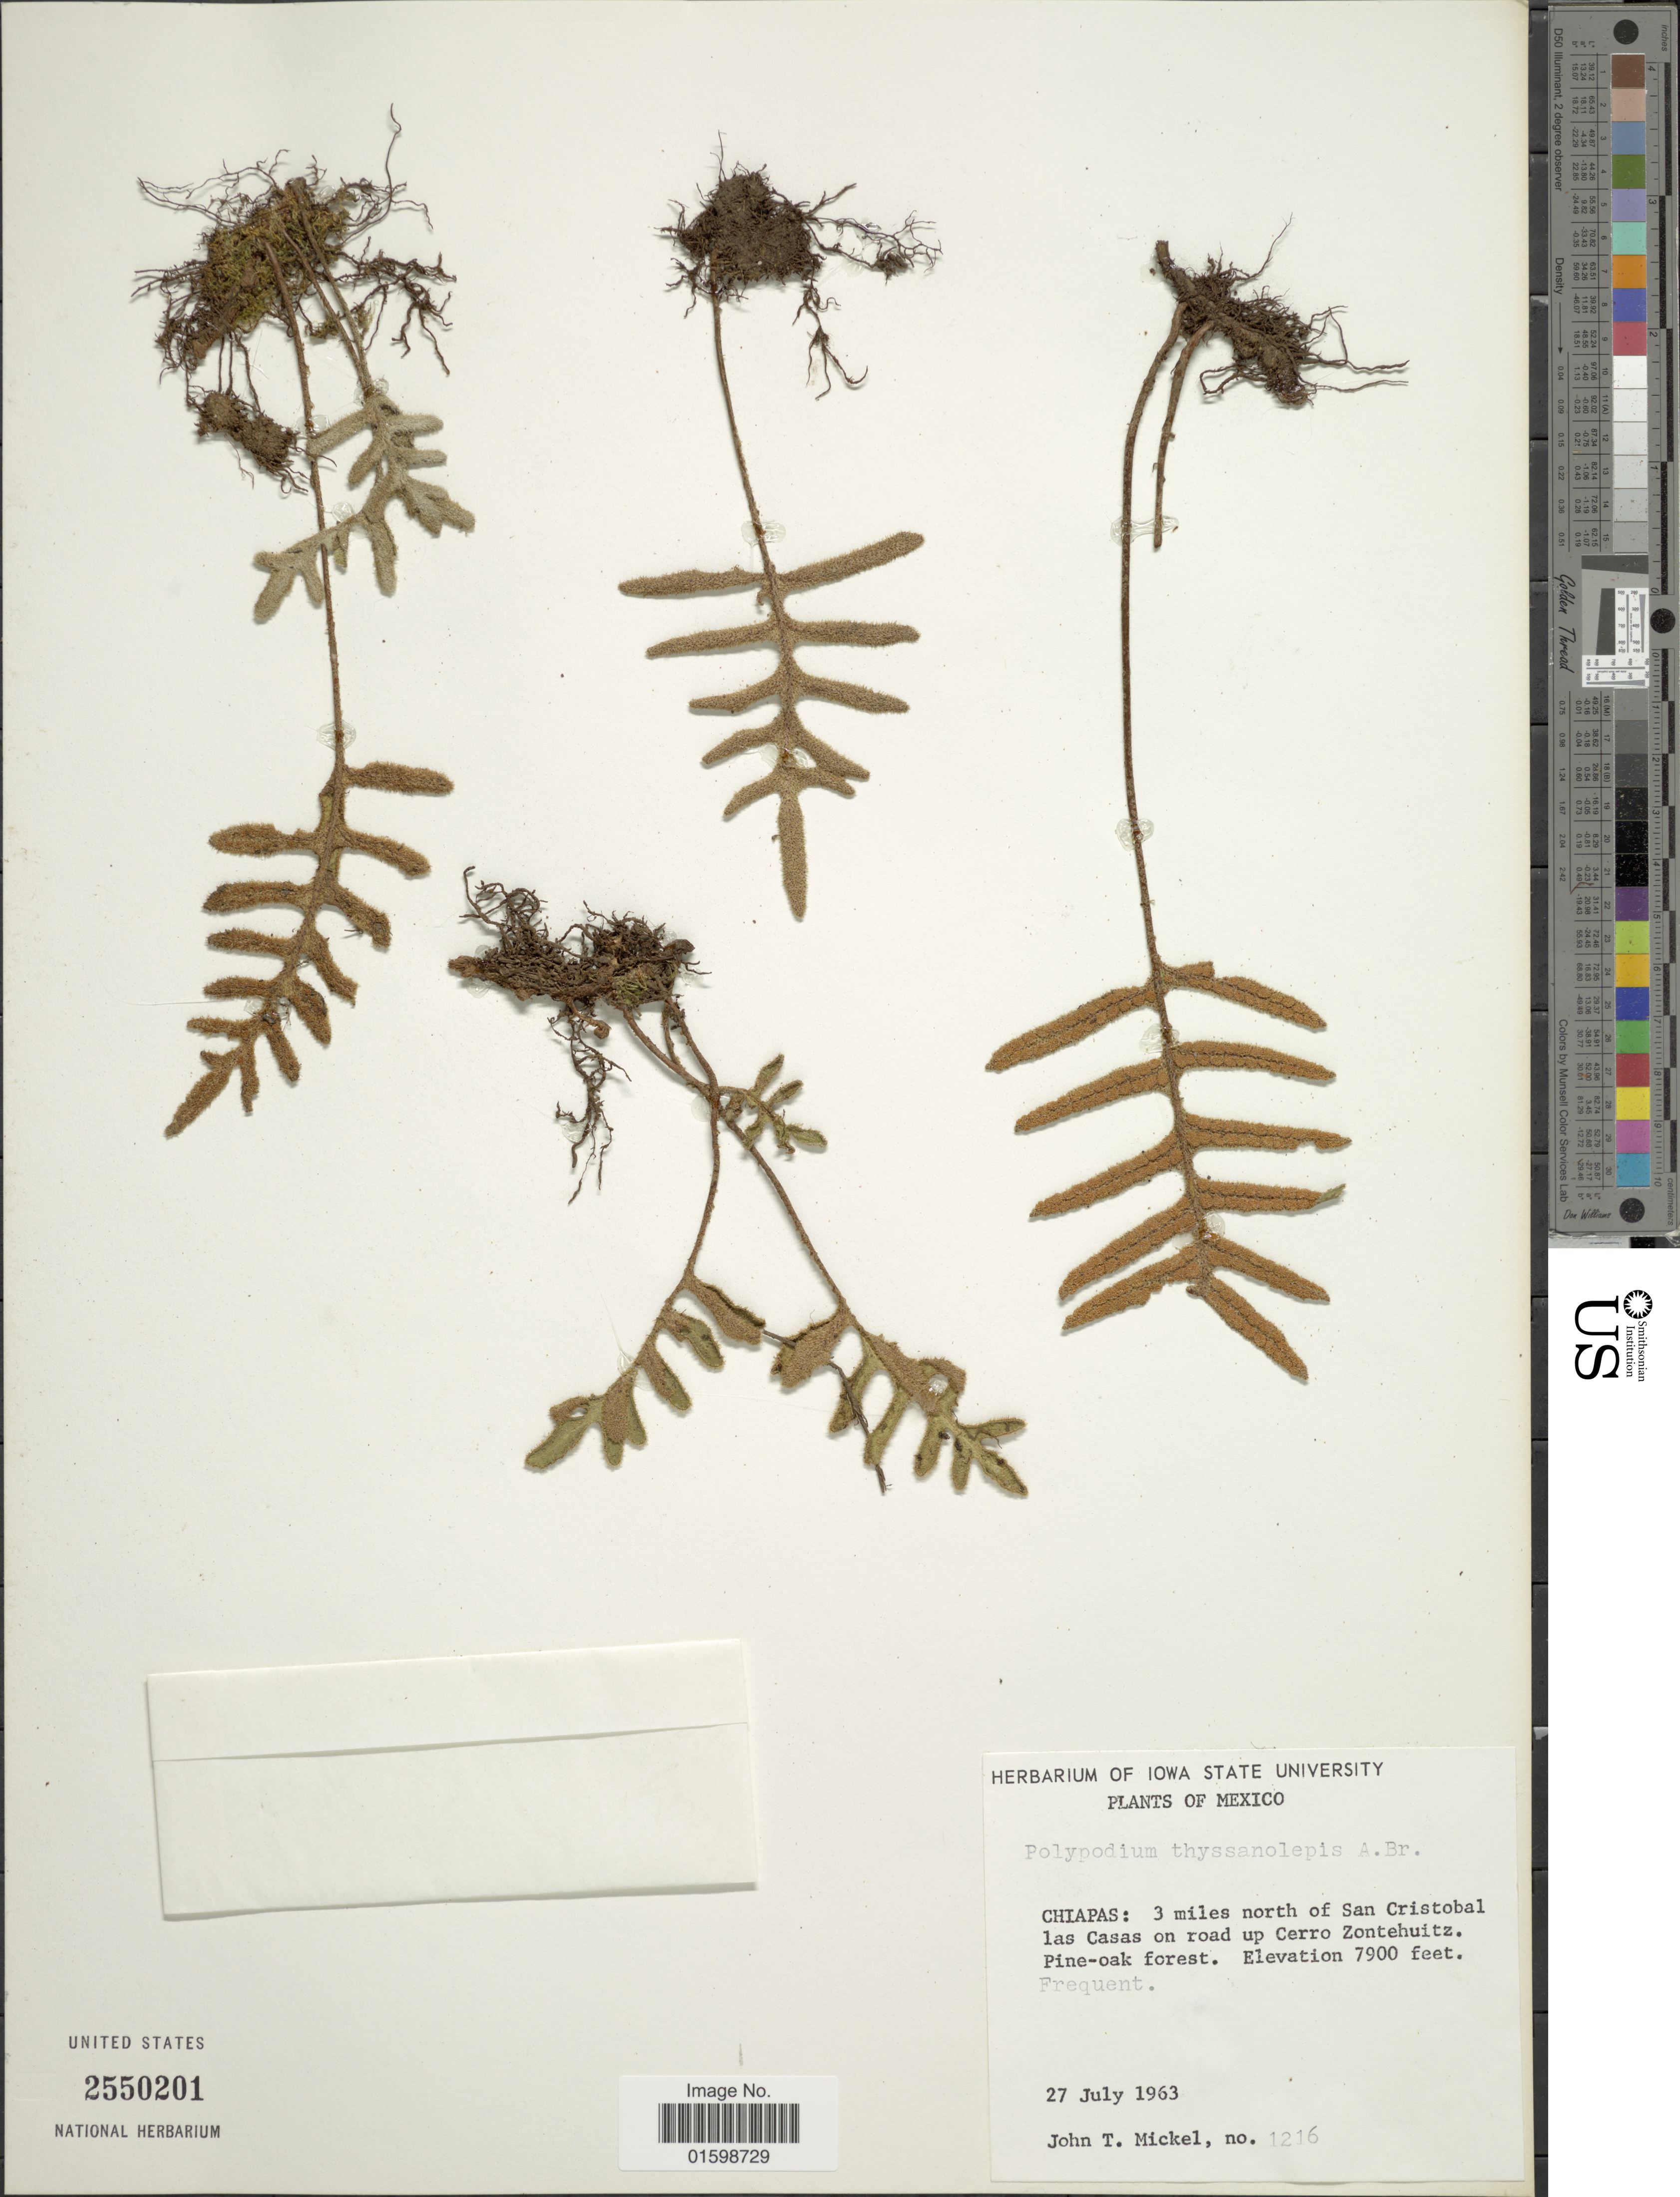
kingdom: Plantae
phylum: Tracheophyta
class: Polypodiopsida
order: Polypodiales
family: Polypodiaceae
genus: Pleopeltis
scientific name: Pleopeltis thyssanolepis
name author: (A. Braun ex Klotzsch) E.G. Andrews & Windham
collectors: J. T. Mickel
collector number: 1216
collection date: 1963-07-27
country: Mexico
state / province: Chiapas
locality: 3 miles north of San Cristobal las Casas on road up Cerro Zontehuits, Pine-oak forest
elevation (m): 2408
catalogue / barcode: US 2550201